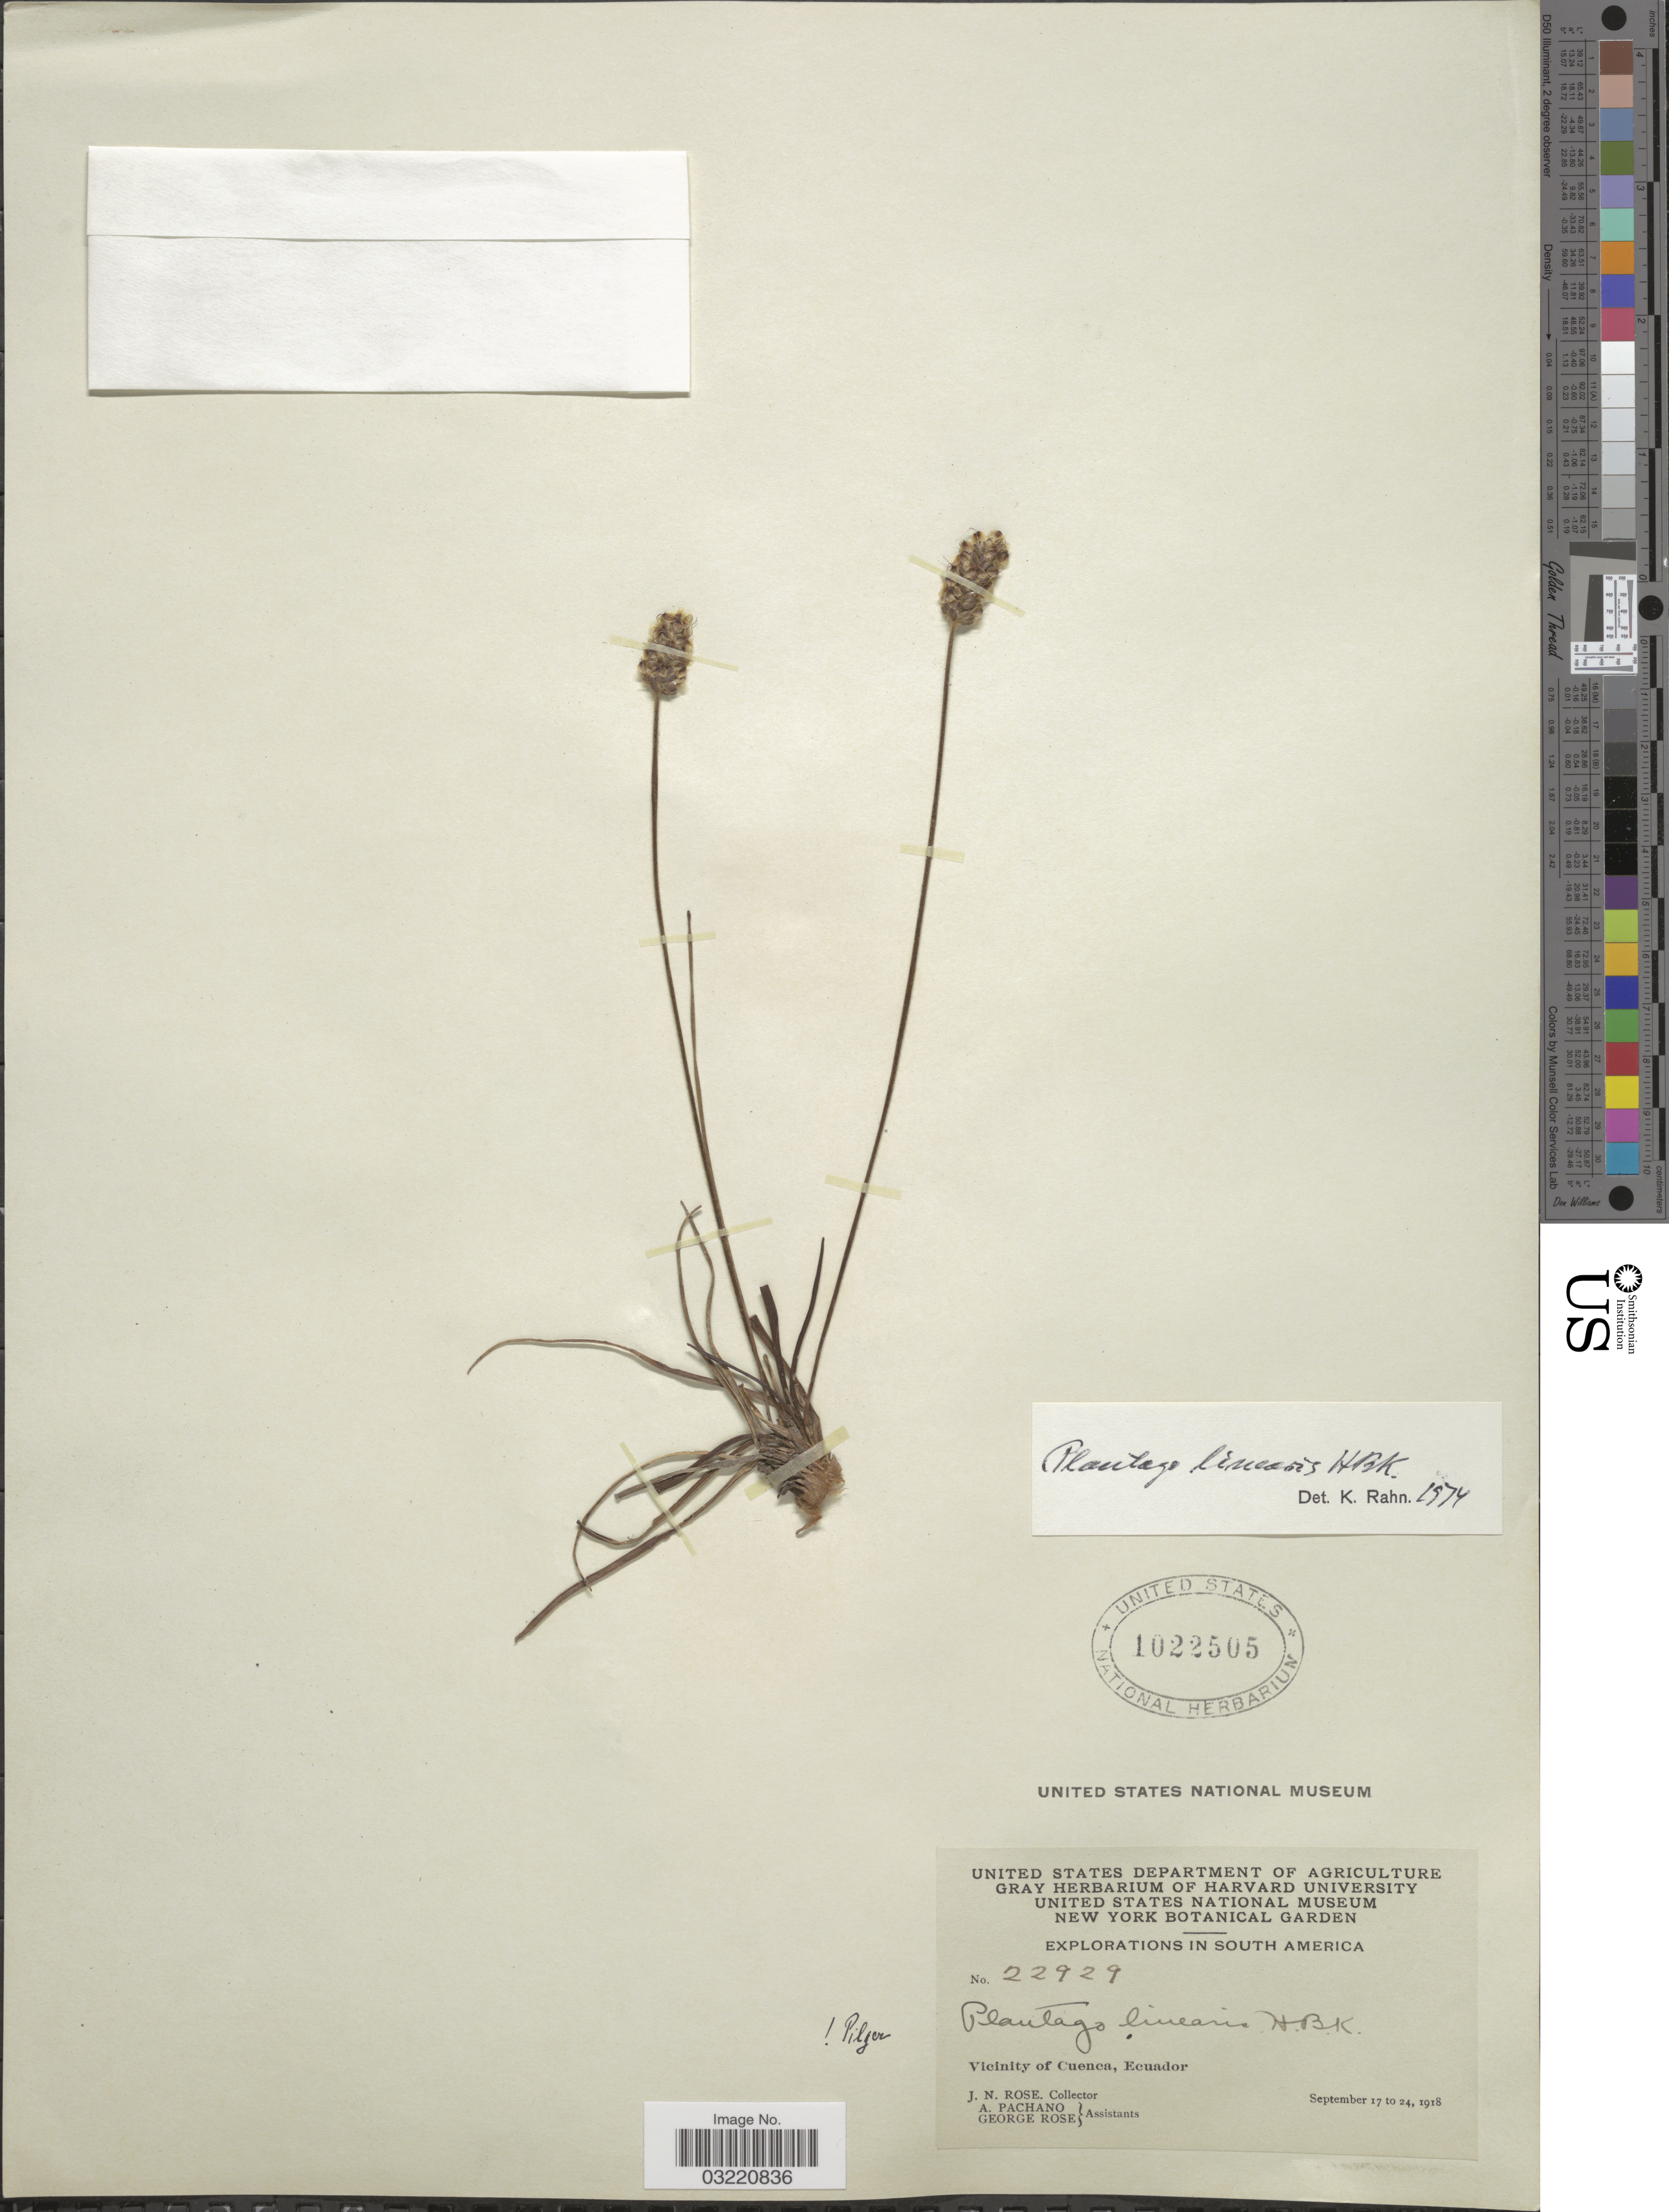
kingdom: Plantae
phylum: Tracheophyta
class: Magnoliopsida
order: Lamiales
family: Plantaginaceae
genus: Plantago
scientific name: Plantago linearis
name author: Kunth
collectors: J. N. Rose, A. Pachano & G. Rose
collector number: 22929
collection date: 1918-09-17/1918-09-24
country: Ecuador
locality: Vicinity of Cuenca.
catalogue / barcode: US 1022505